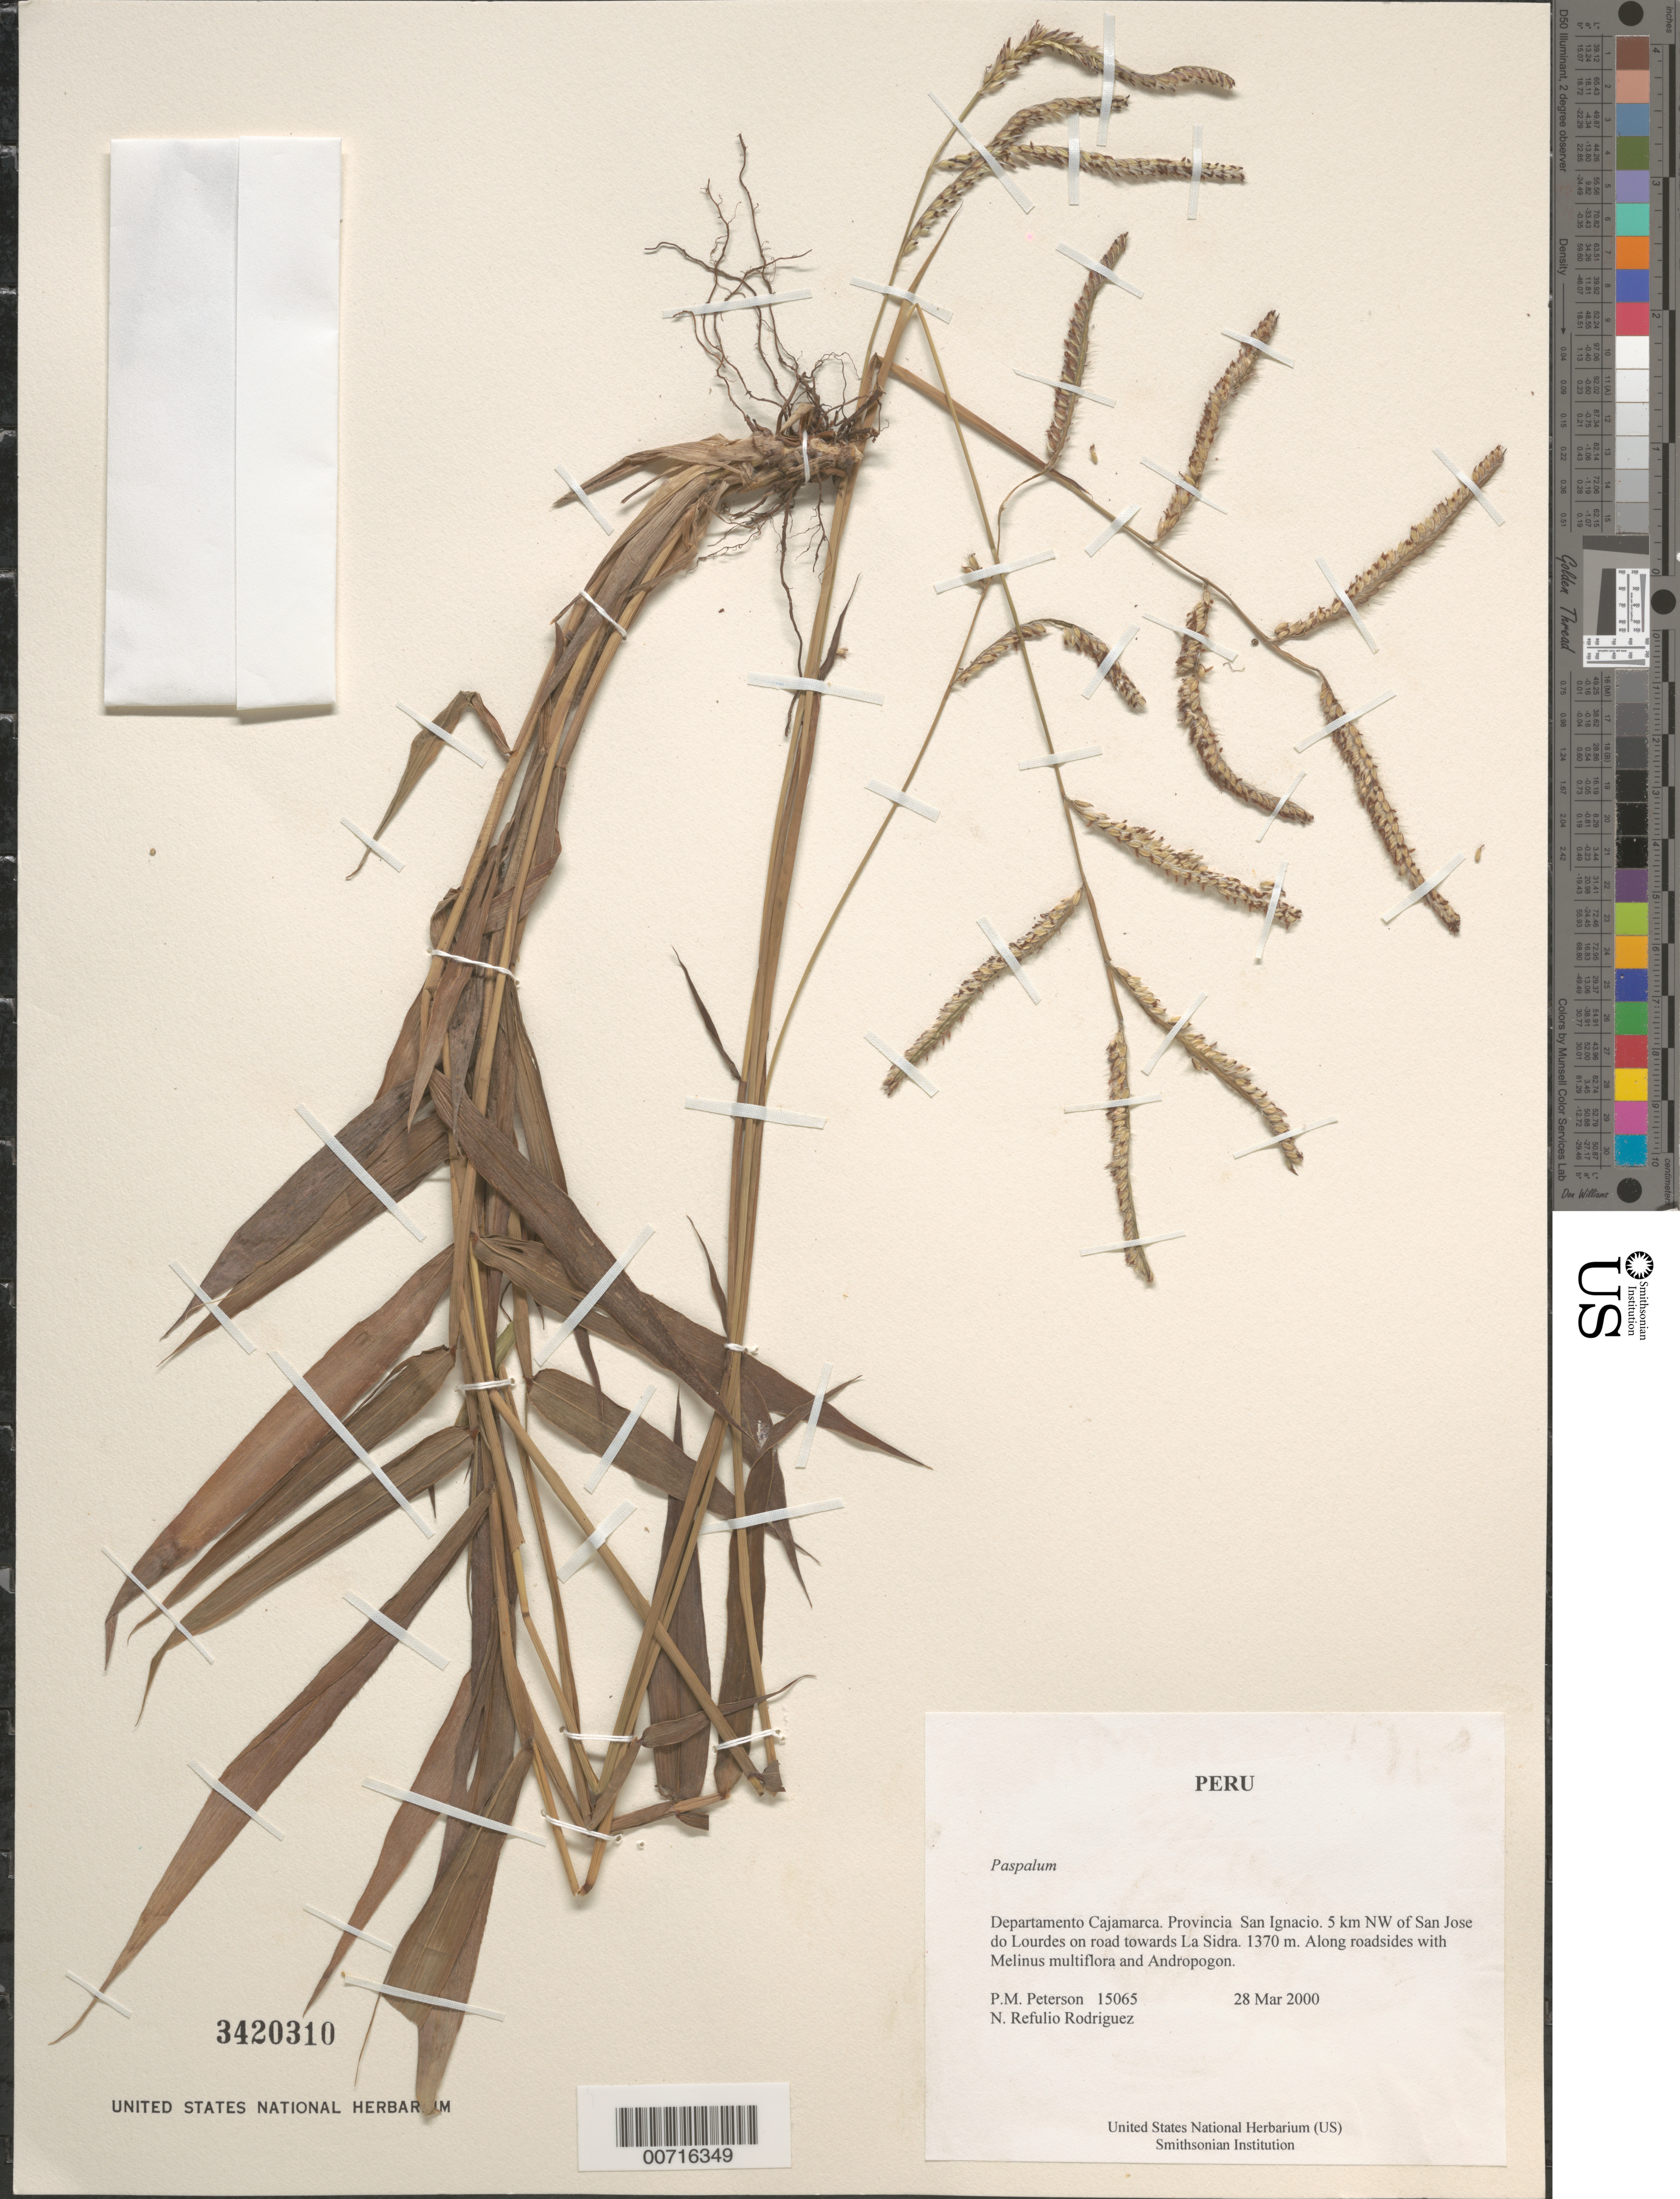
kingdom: Plantae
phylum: Tracheophyta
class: Liliopsida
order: Poales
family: Poaceae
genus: Paspalum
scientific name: Paspalum sp.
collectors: P. M. Peterson & N. Refulio-Rodríguez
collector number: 15065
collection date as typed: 28 Mar 2000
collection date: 2000-03-28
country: Peru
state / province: Cajamarca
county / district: San Ignacio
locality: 5 km NW of San Jose do Lourdes on road towards La Sidra.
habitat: Along roadsides with Melinus multiflora and Andropogon.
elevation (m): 1370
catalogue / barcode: US 3420310